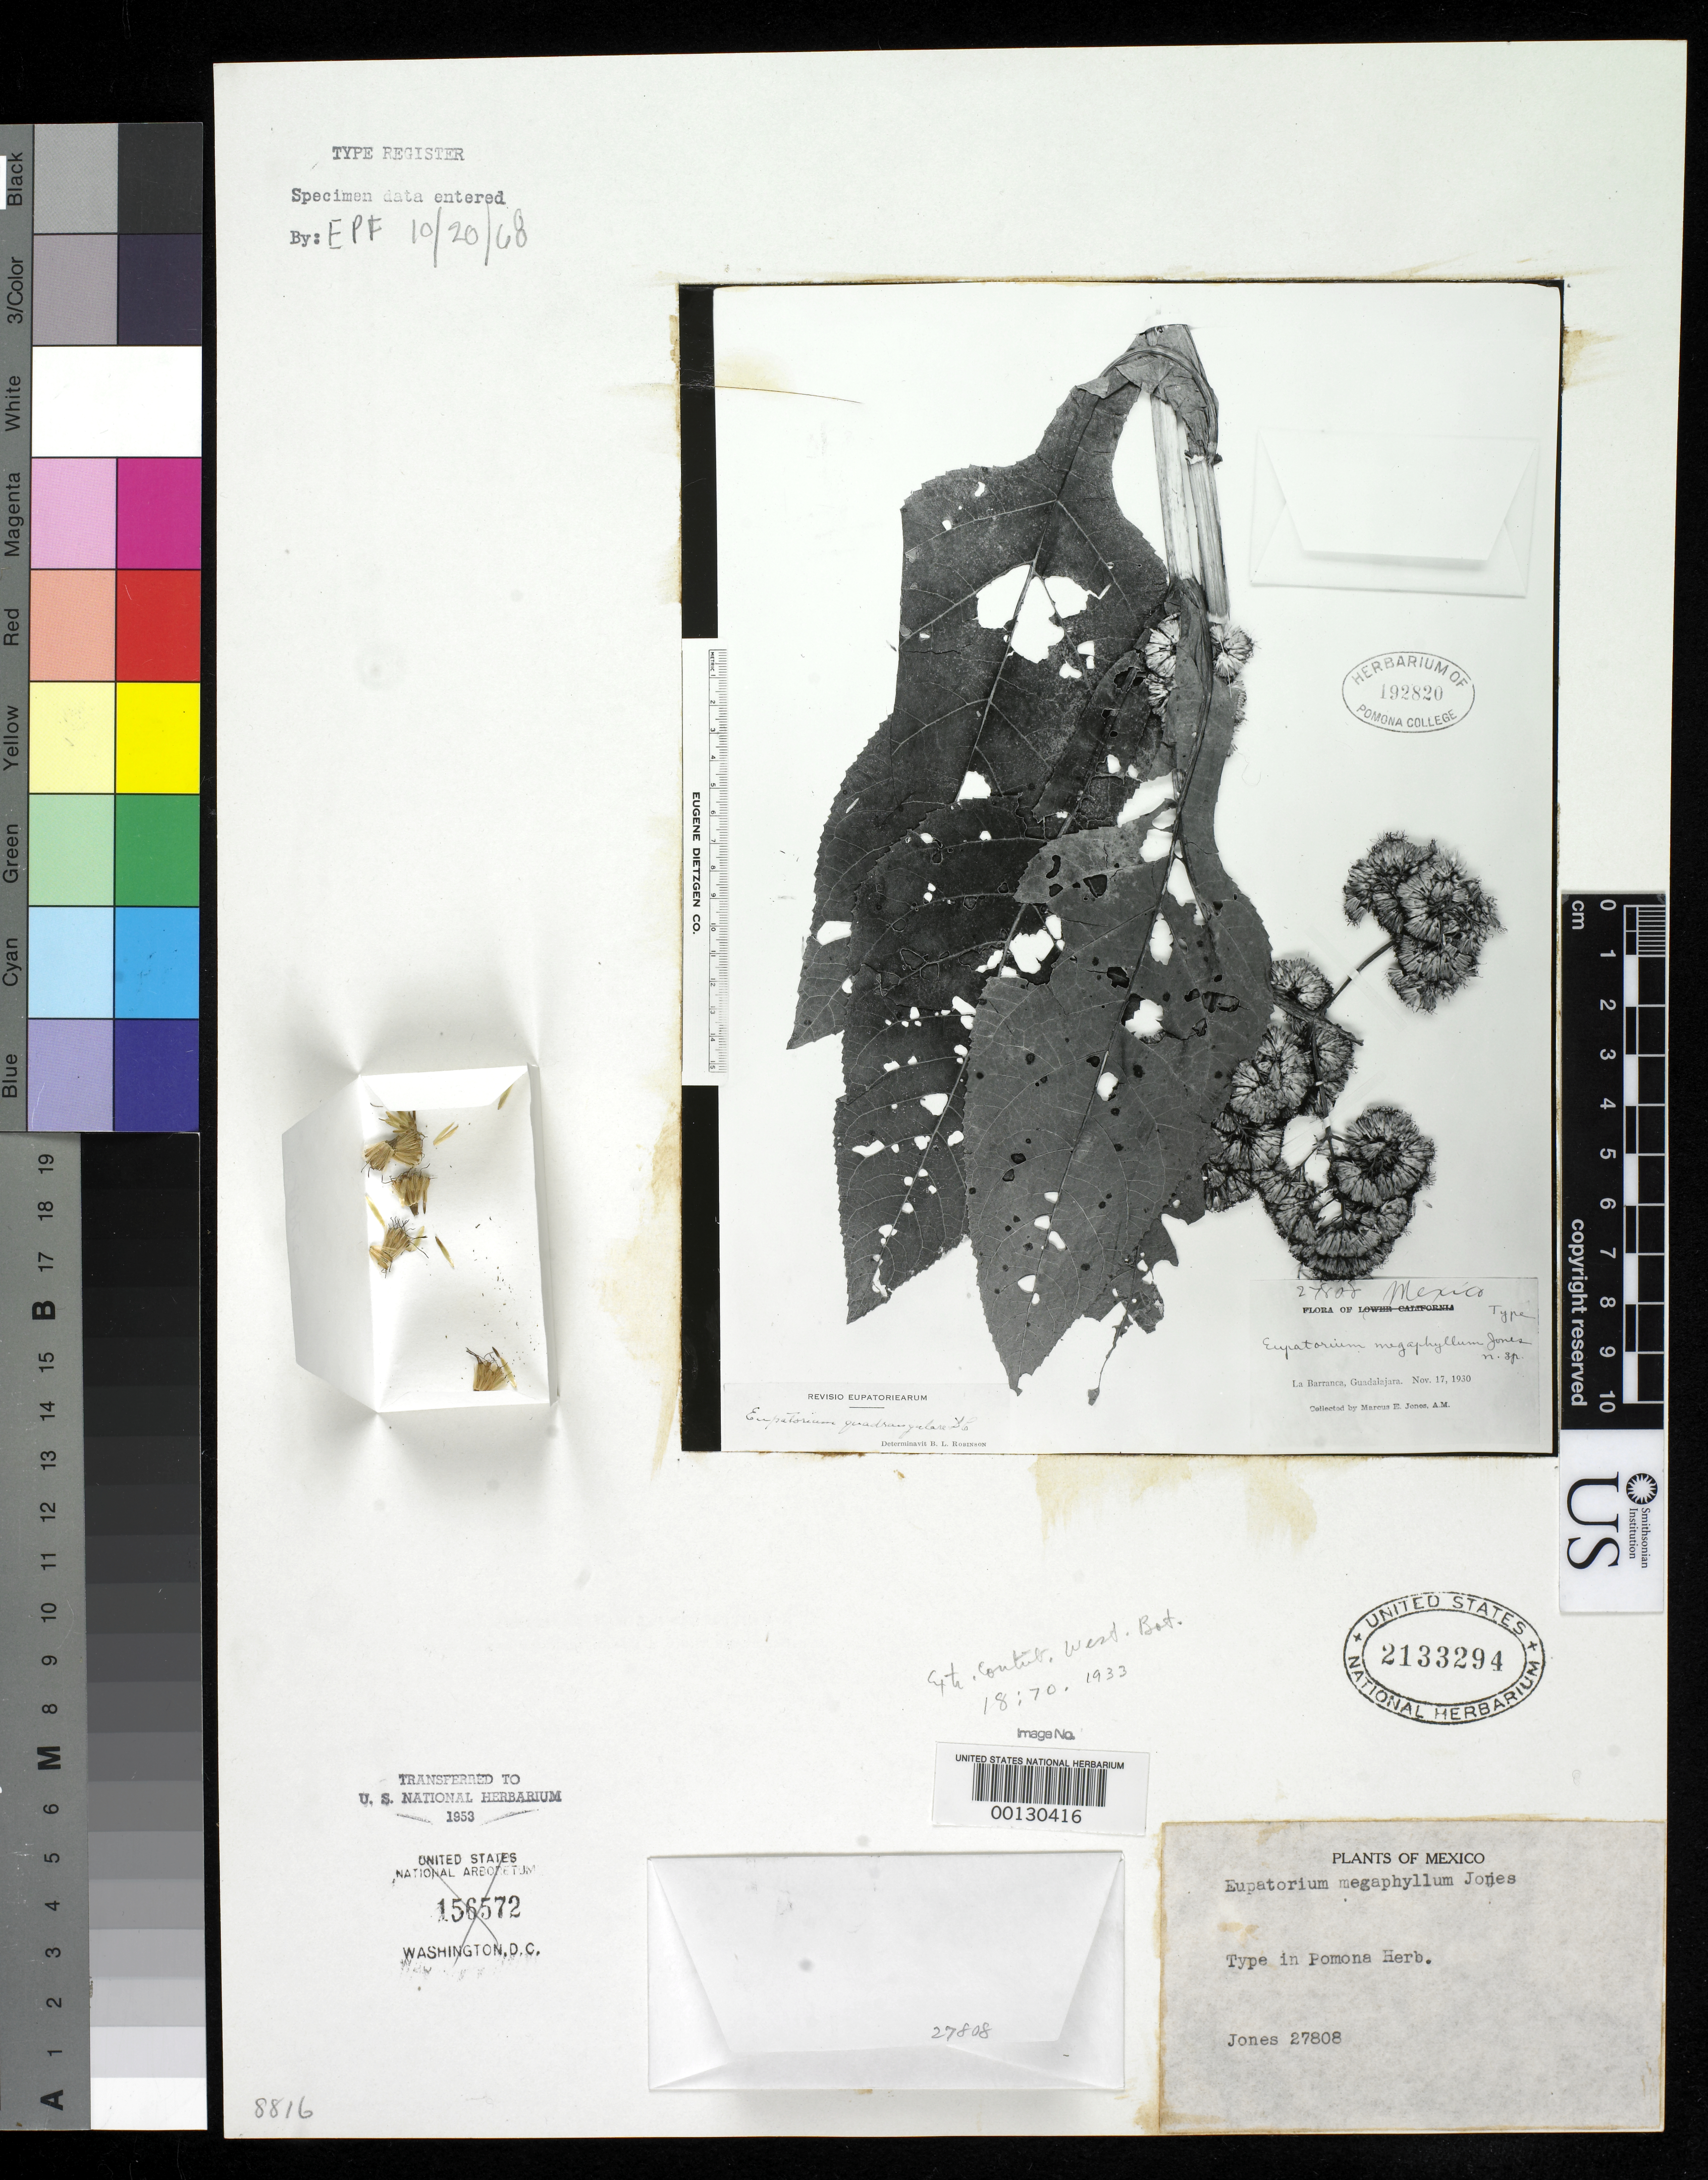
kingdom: Plantae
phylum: Tracheophyta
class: Magnoliopsida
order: Asterales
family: Asteraceae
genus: Eupatorium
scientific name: Eupatorium megaphyllum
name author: M.E. Jones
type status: Type Fragment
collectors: M. E. Jones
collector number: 27808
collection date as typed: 17 Nov 1930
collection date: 1930-11-17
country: Mexico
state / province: Jalisco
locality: La Barranca.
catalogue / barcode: US 2133294